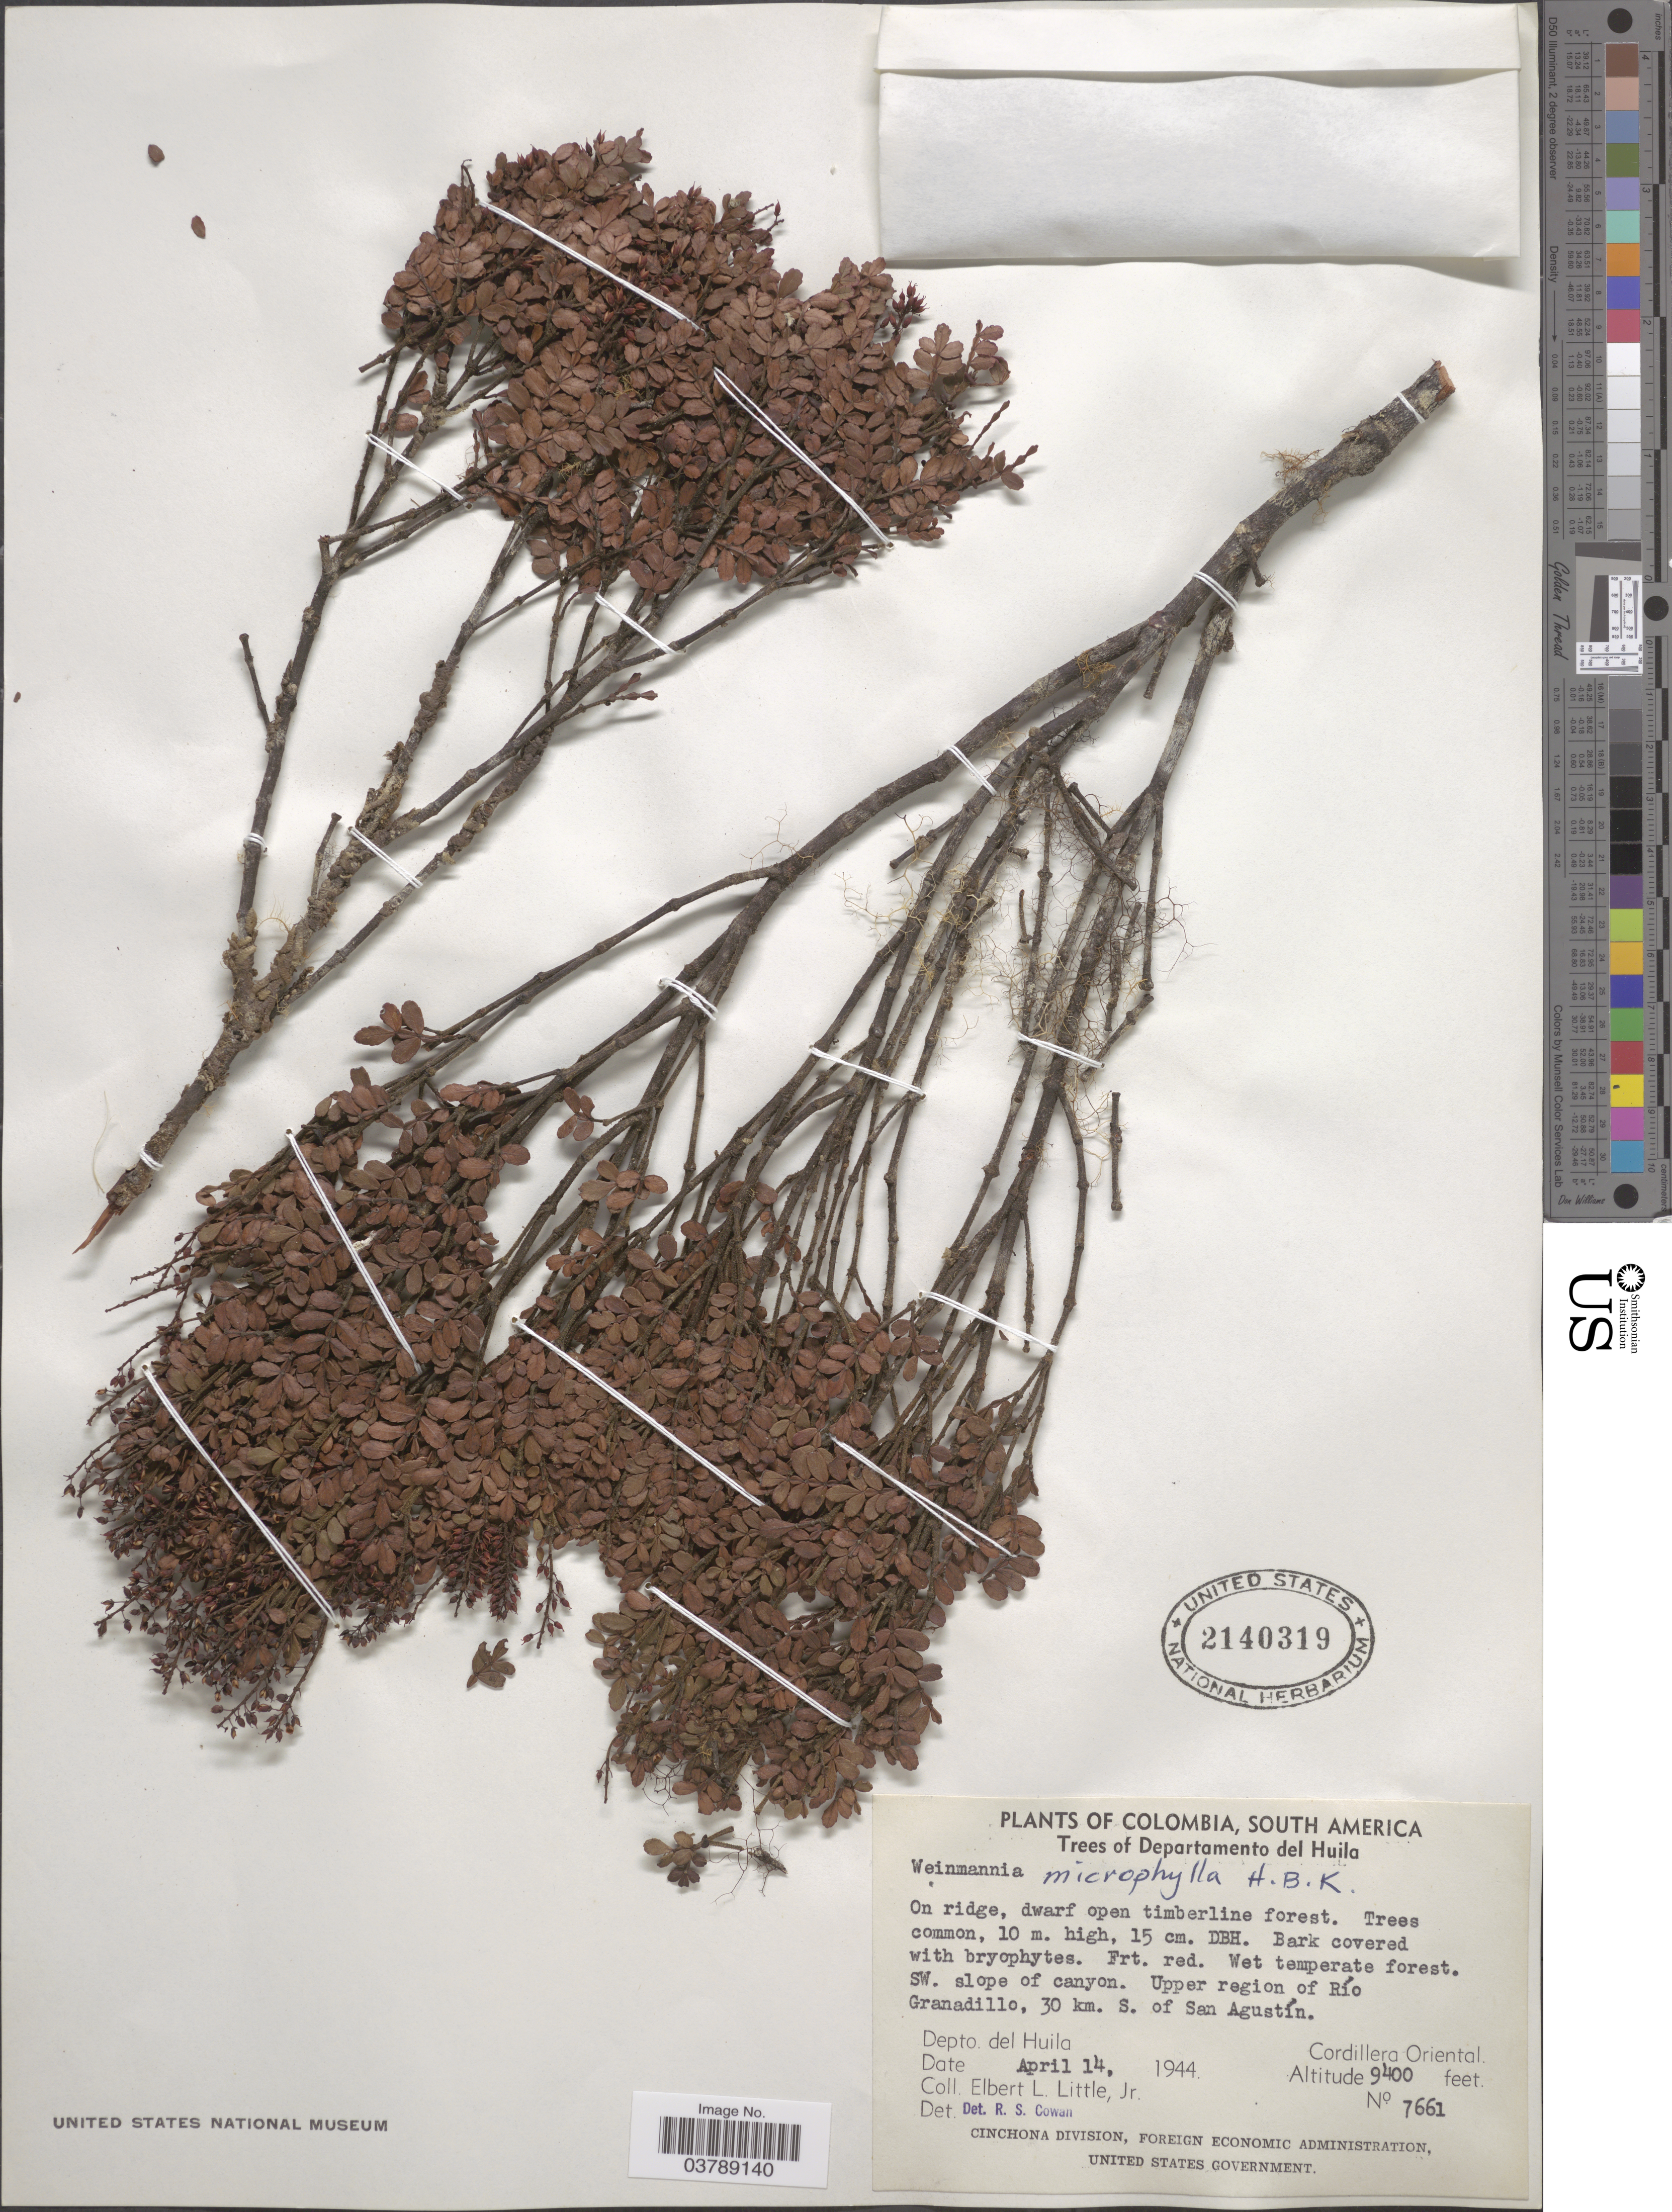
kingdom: Plantae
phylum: Tracheophyta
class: Magnoliopsida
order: Oxalidales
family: Cunoniaceae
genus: Weinmannia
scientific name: Weinmannia fagaroides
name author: Kunth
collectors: E. L. Little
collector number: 7661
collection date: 1944-04-14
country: Colombia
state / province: Huila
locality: SW. slope of canyon. Upper region of Río Granadillo, 30 km. S. of San Agustín. Depto. del Huila, Cordillera Oriental.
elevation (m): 2865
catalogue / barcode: US 2140319